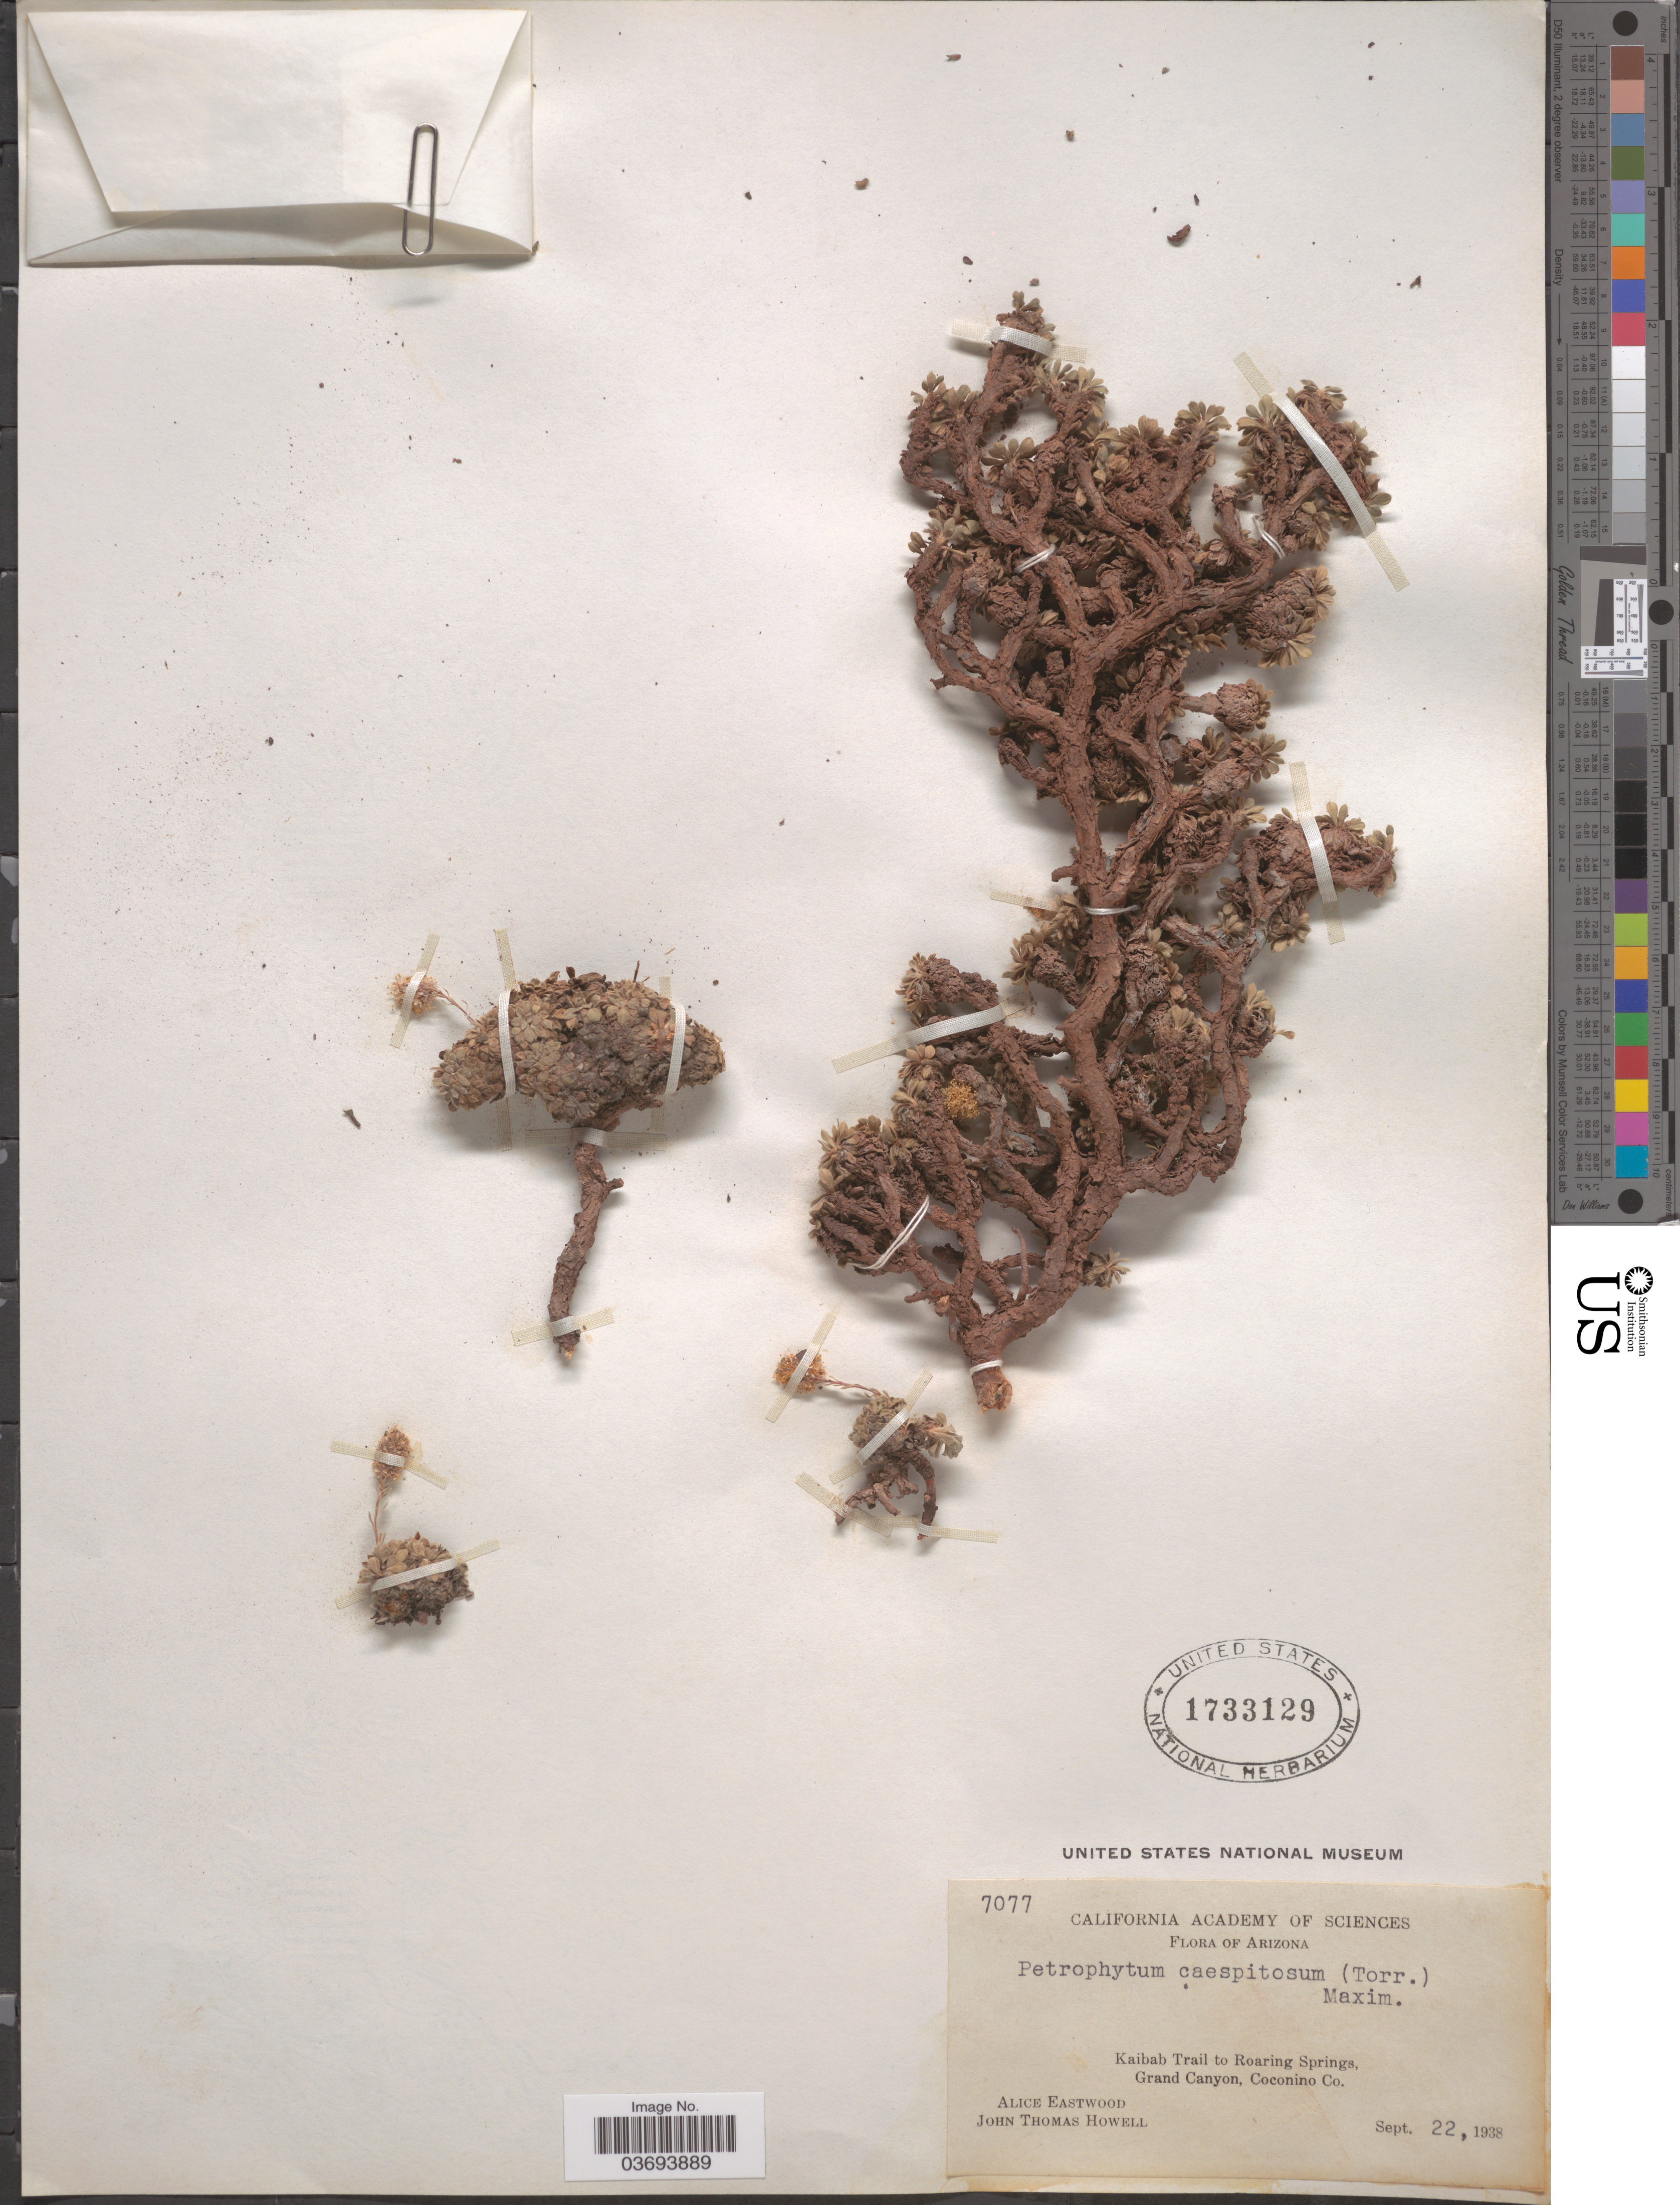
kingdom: Plantae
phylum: Tracheophyta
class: Magnoliopsida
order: Rosales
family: Rosaceae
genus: Petrophytum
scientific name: Petrophytum caespitosum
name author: (Nutt.) Rydb.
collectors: A. Eastwood & J. T. Howell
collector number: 7077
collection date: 1938-09-22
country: United States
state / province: Arizona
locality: Kaibab Trail to Roaring Springs, Grand Canyon, Coconino Co.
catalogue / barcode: US 1733129